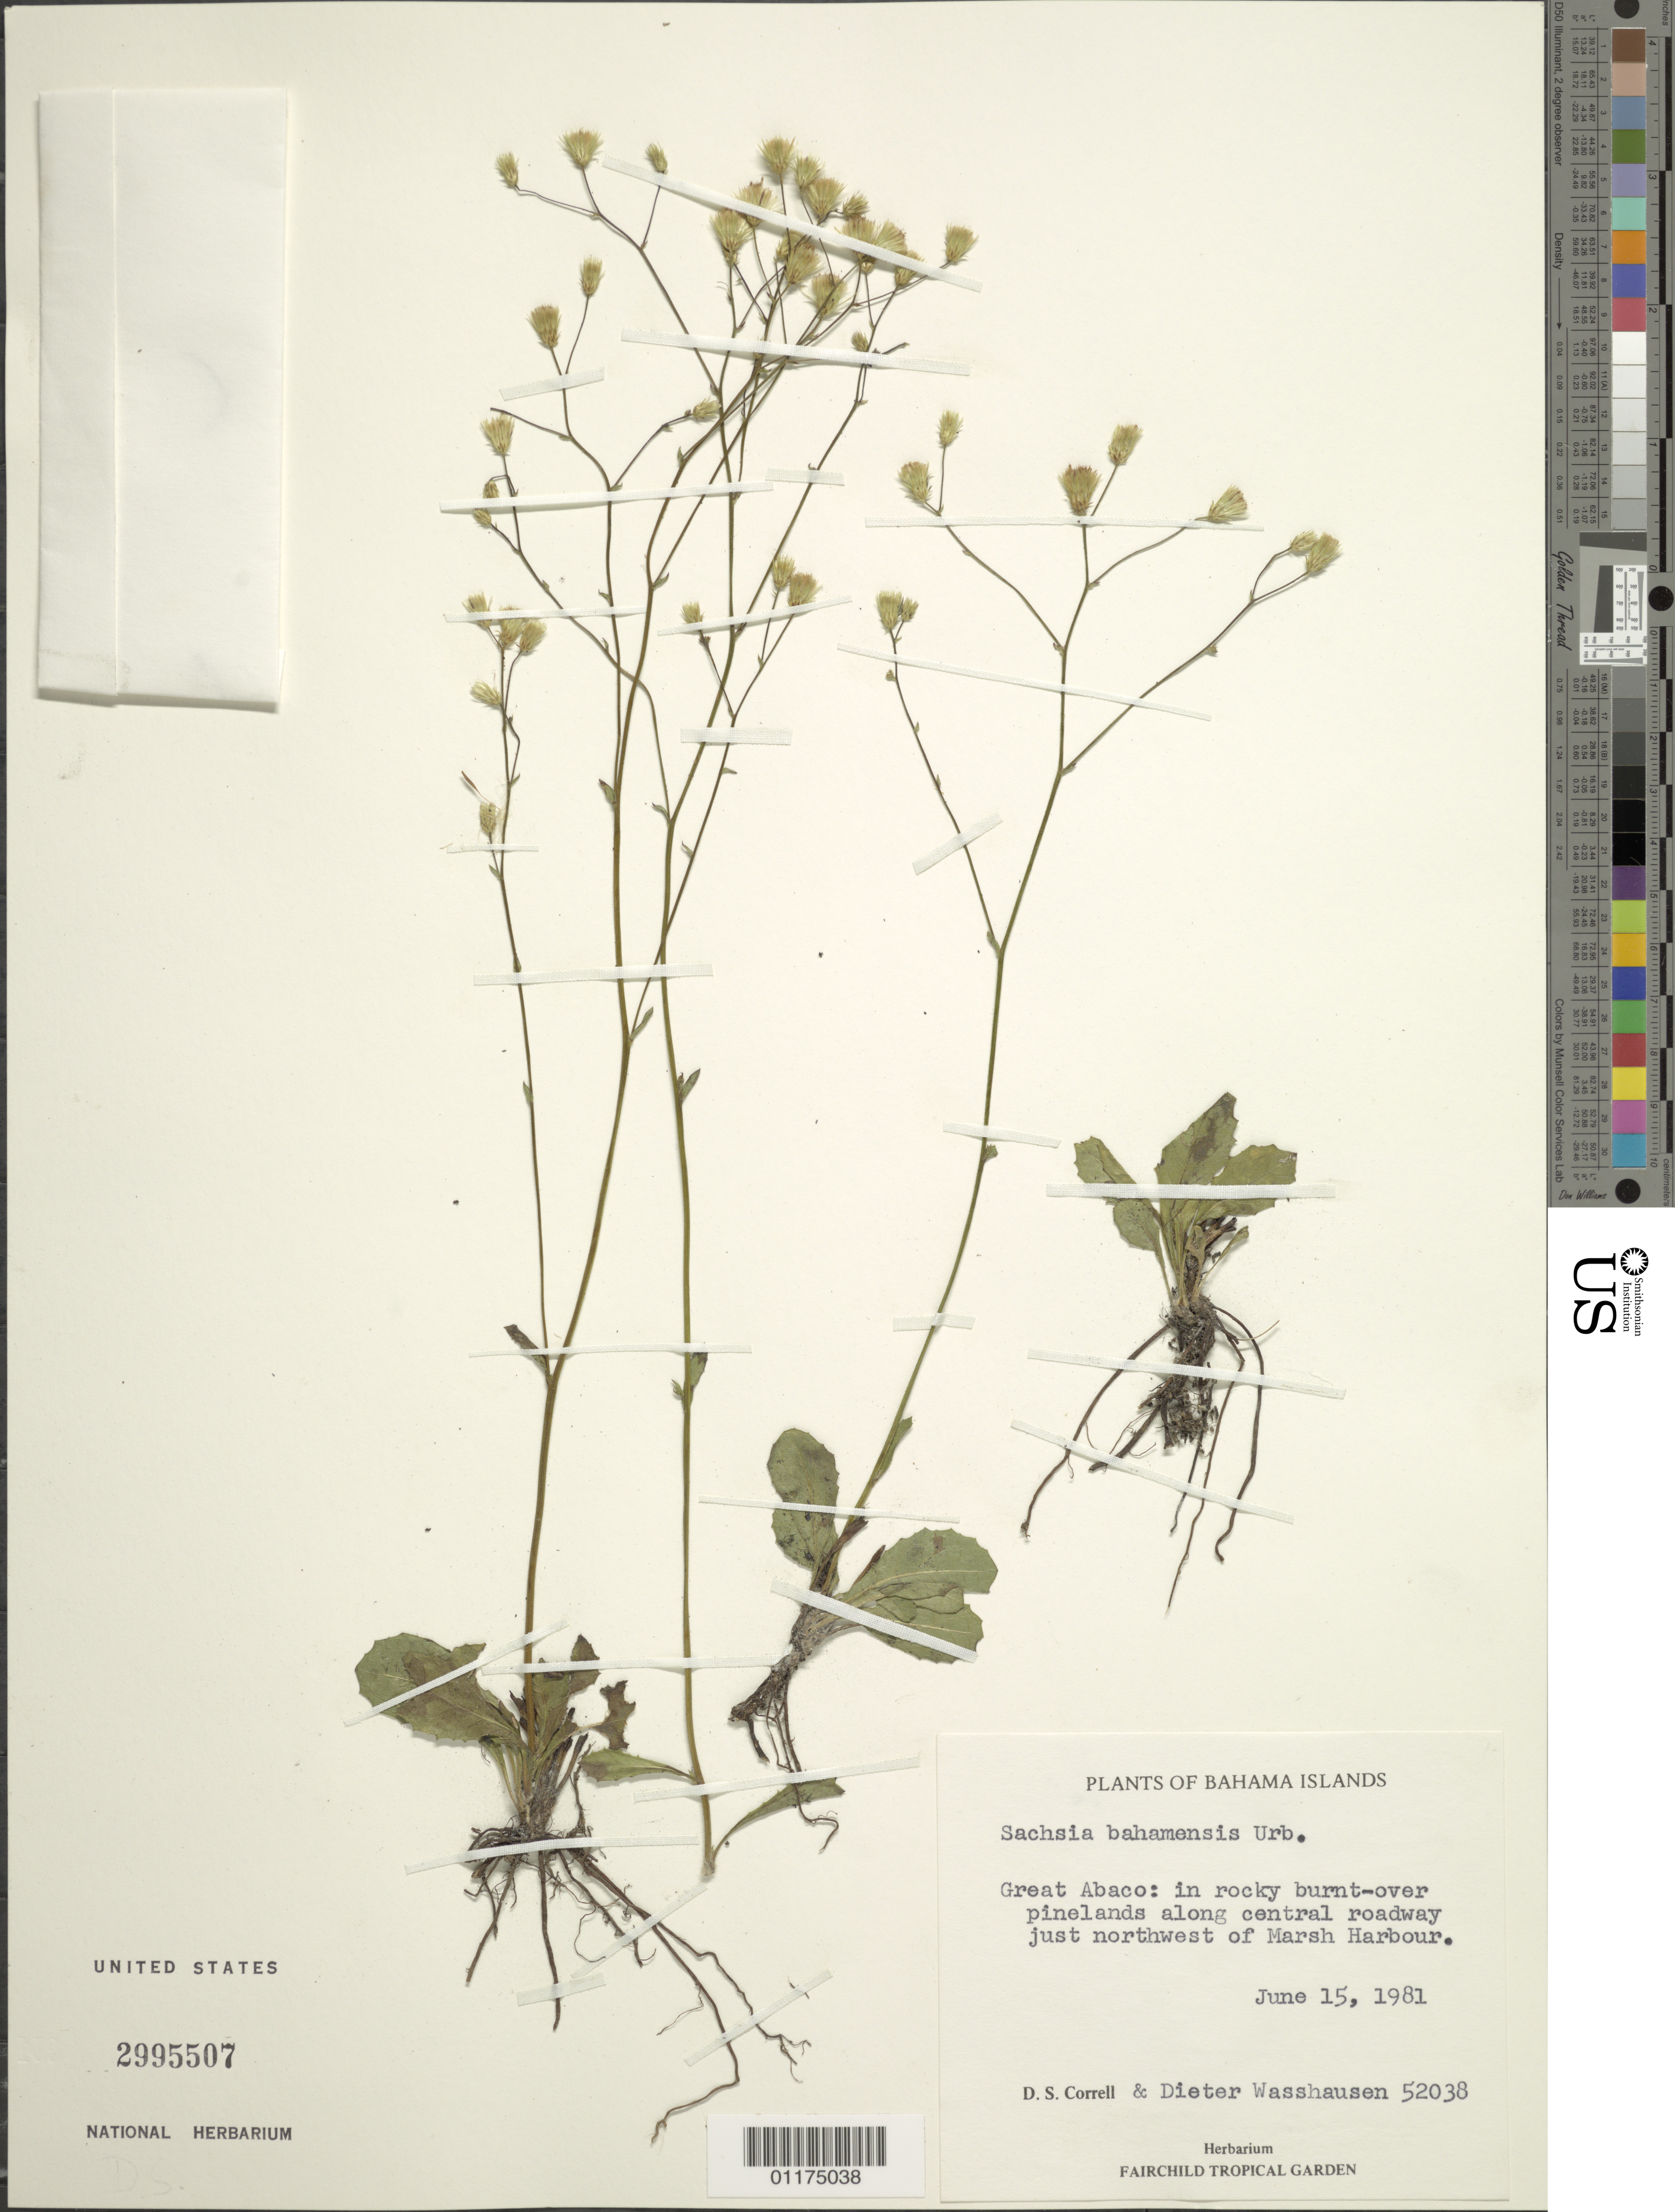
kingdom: Plantae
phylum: Tracheophyta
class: Magnoliopsida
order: Asterales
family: Asteraceae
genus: Sachsia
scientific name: Sachsia bahamensis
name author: Urb.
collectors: D. S. Correll & D. C. Wasshausen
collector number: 52038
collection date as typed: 05 Jun 1981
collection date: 1981-06-05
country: Bahamas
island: Great Abaco I.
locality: in rocky burnt-over pinelands along central roadway just northwest of Marsh Harbour.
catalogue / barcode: US 2995507